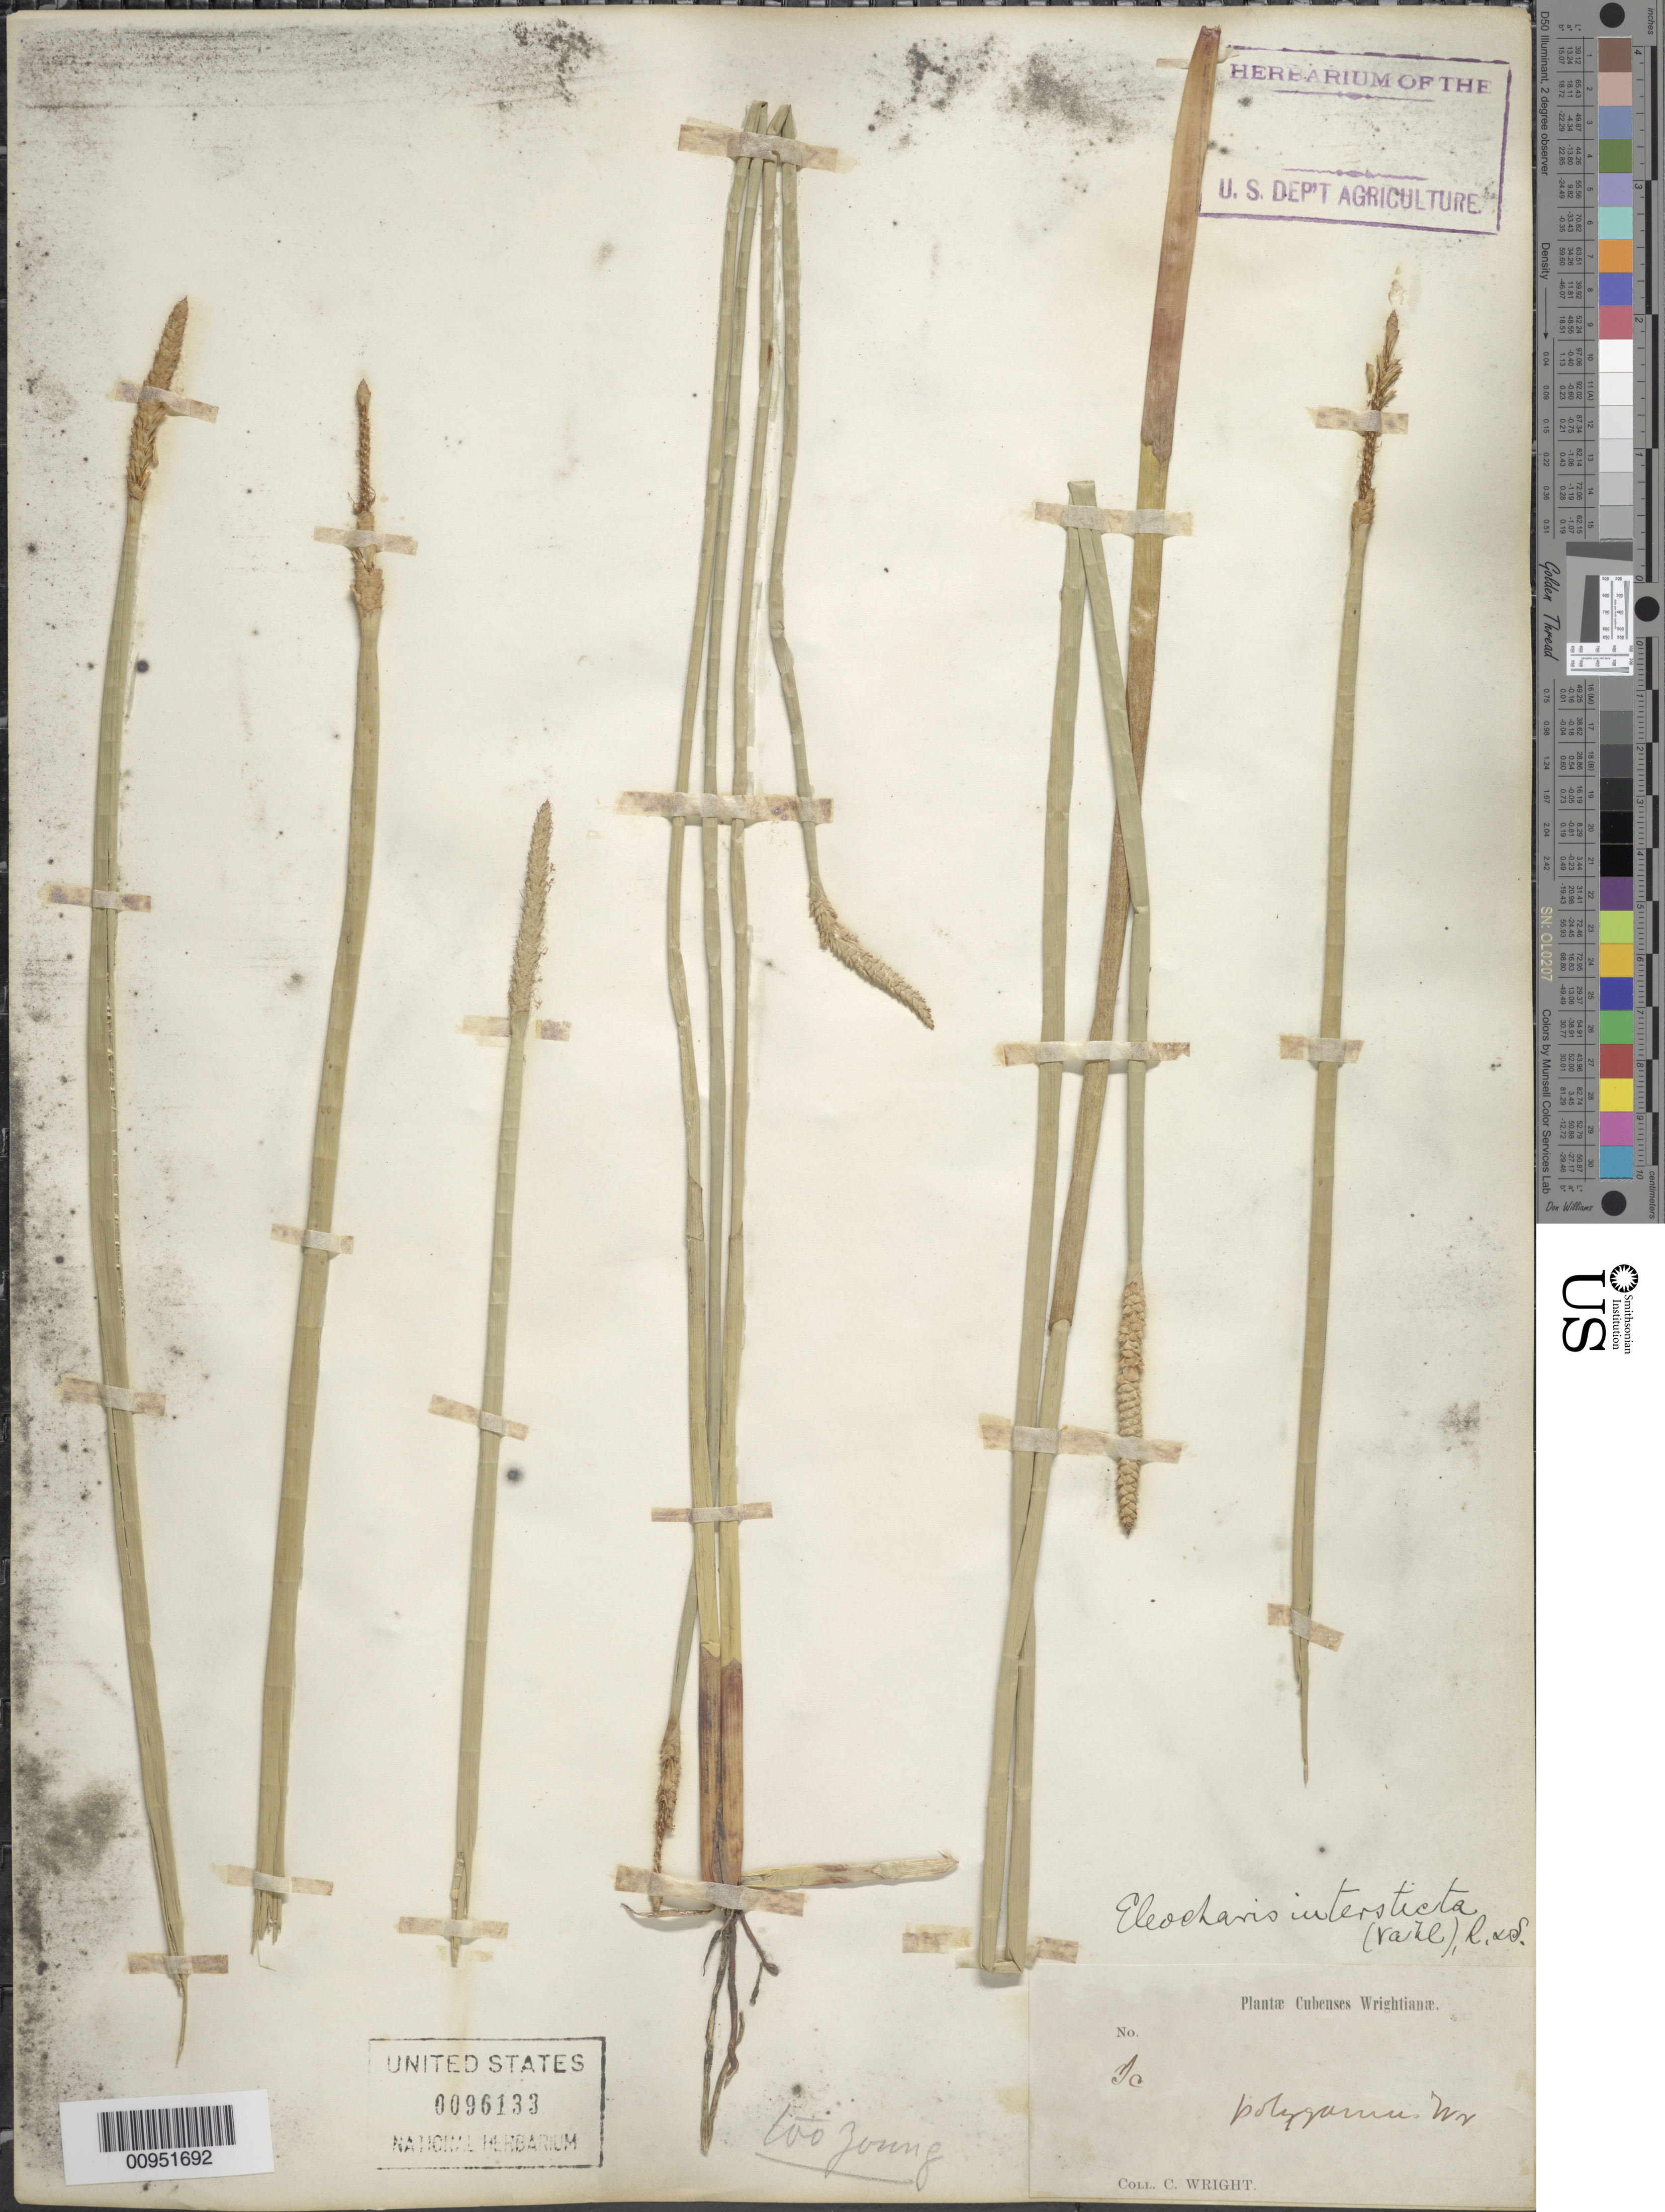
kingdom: Plantae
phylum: Tracheophyta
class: Liliopsida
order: Poales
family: Cyperaceae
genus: Eleocharis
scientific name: Eleocharis interstincta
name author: (Vahl) Roem. & Schult.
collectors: C. Wright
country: Cuba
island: Cuba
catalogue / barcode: US 96133